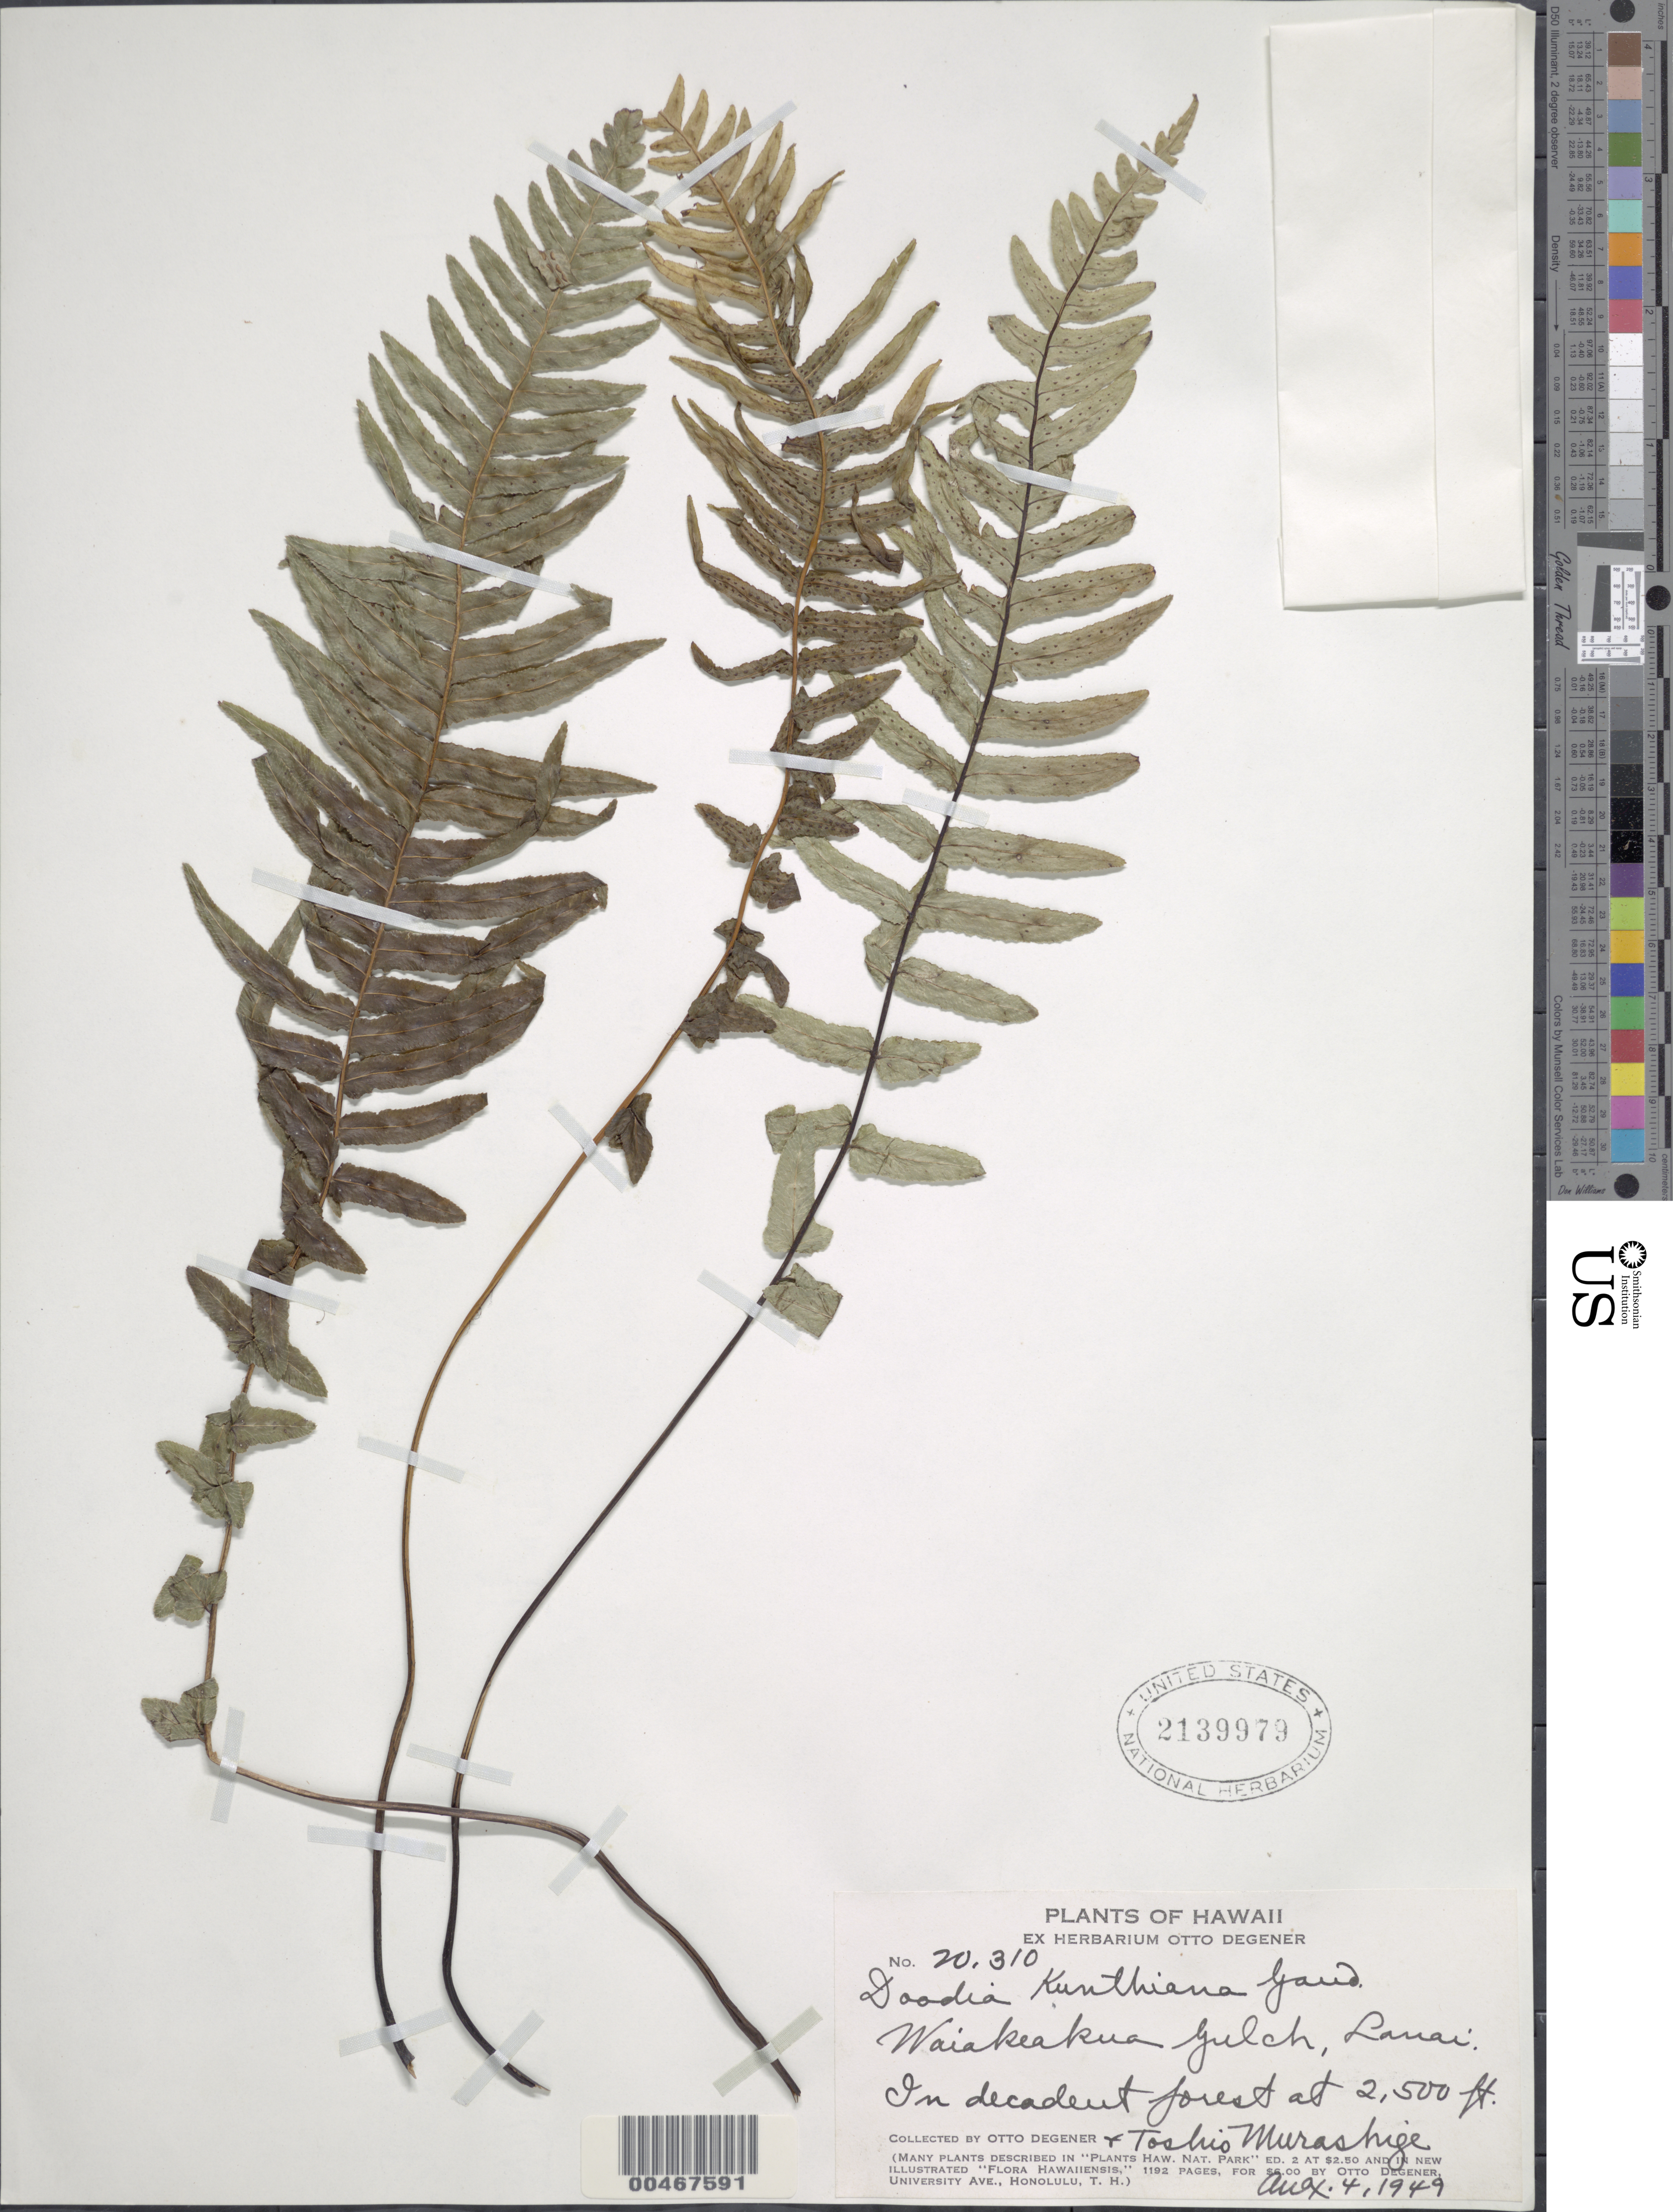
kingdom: Plantae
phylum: Tracheophyta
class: Polypodiopsida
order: Polypodiales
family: Blechnaceae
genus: Doodia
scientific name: Doodia kunthiana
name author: Gaudich.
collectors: O. Degener & T. Murashige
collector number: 20310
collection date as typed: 4 Aug 1949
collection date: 1949-08-04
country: United States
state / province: Hawaii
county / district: Maui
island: Lana'i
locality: Waiakeakua Gulch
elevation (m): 762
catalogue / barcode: US 2139979